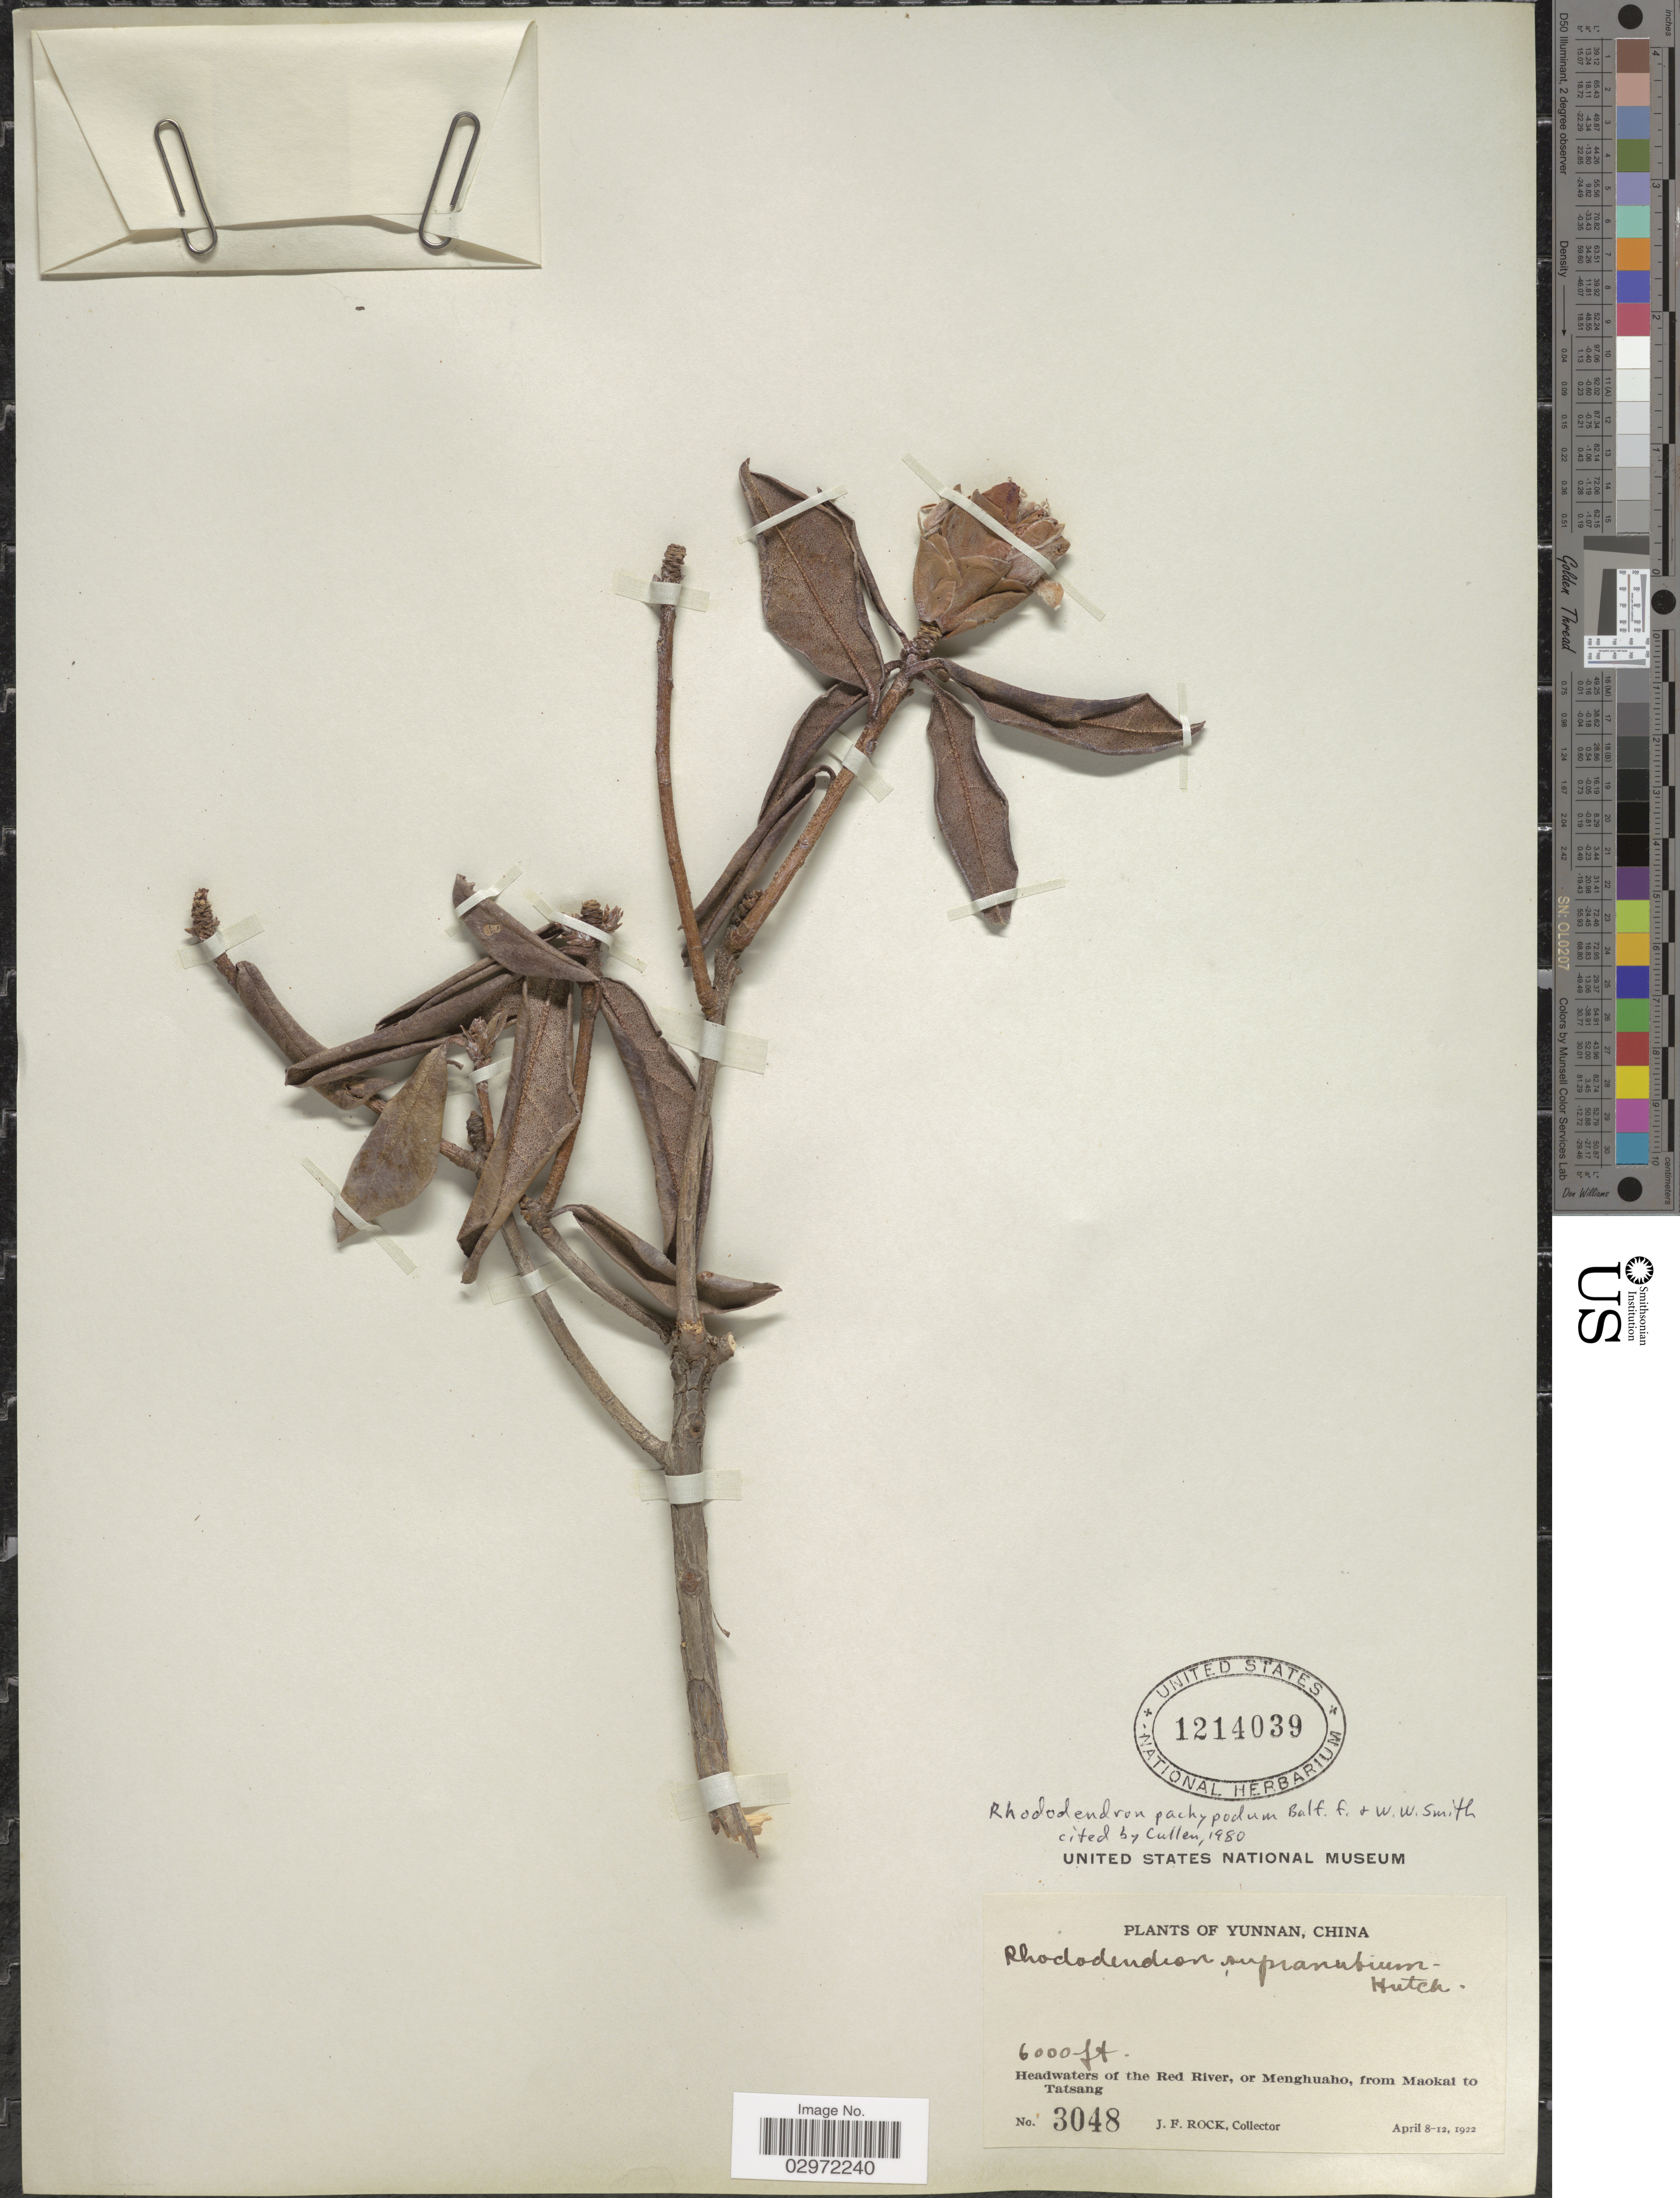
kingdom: Plantae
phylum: Tracheophyta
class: Magnoliopsida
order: Ericales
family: Ericaceae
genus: Rhododendron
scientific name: Rhododendron pachypodum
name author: Balf. f. & W.W. Sm.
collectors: J. Rock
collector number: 3048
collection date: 1922-04-08/1922-04-12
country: China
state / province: Yunnan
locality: Headwaters of the Red River, or Menghuaho, from Maokai to Tatsang.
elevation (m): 1829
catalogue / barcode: US 1214039